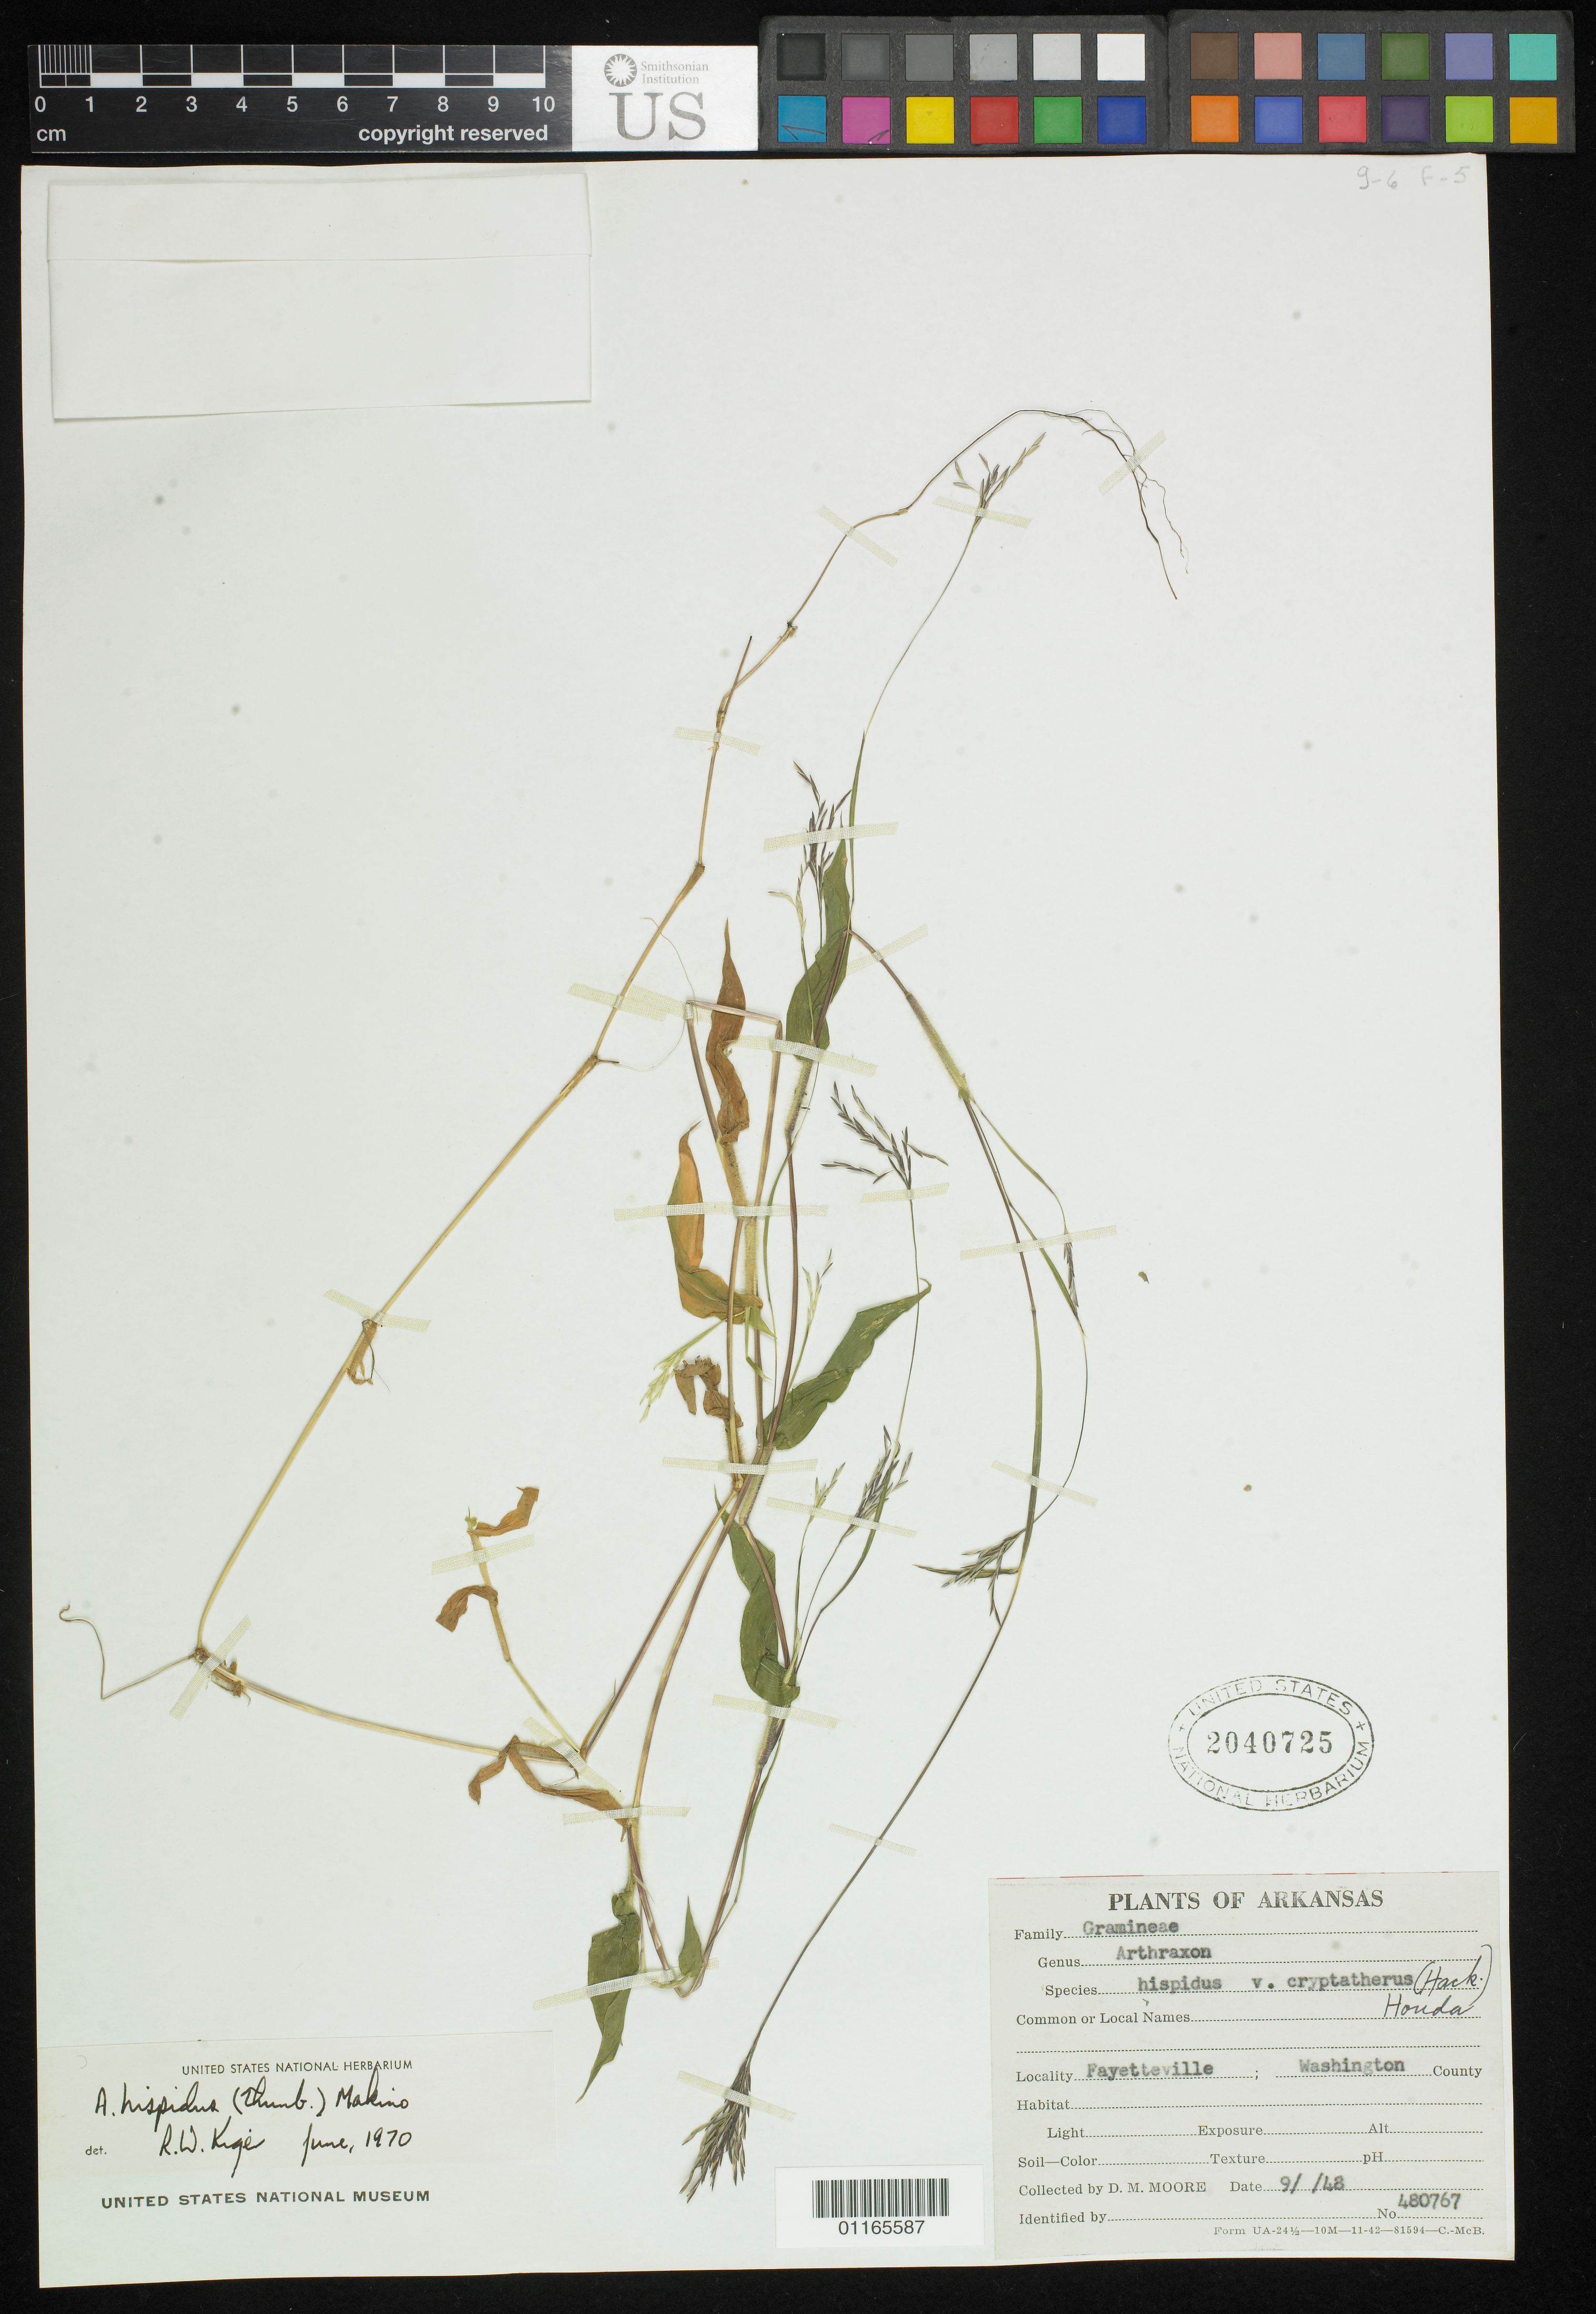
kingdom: Plantae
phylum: Tracheophyta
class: Liliopsida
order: Poales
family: Poaceae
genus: Arthraxon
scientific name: Arthraxon hispidus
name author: (Thunb.) Makino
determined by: Kige, R. W.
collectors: D. Moore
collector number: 480767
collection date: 1948-09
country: United States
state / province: Arkansas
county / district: Washington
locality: Fayetteville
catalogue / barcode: US 2040725